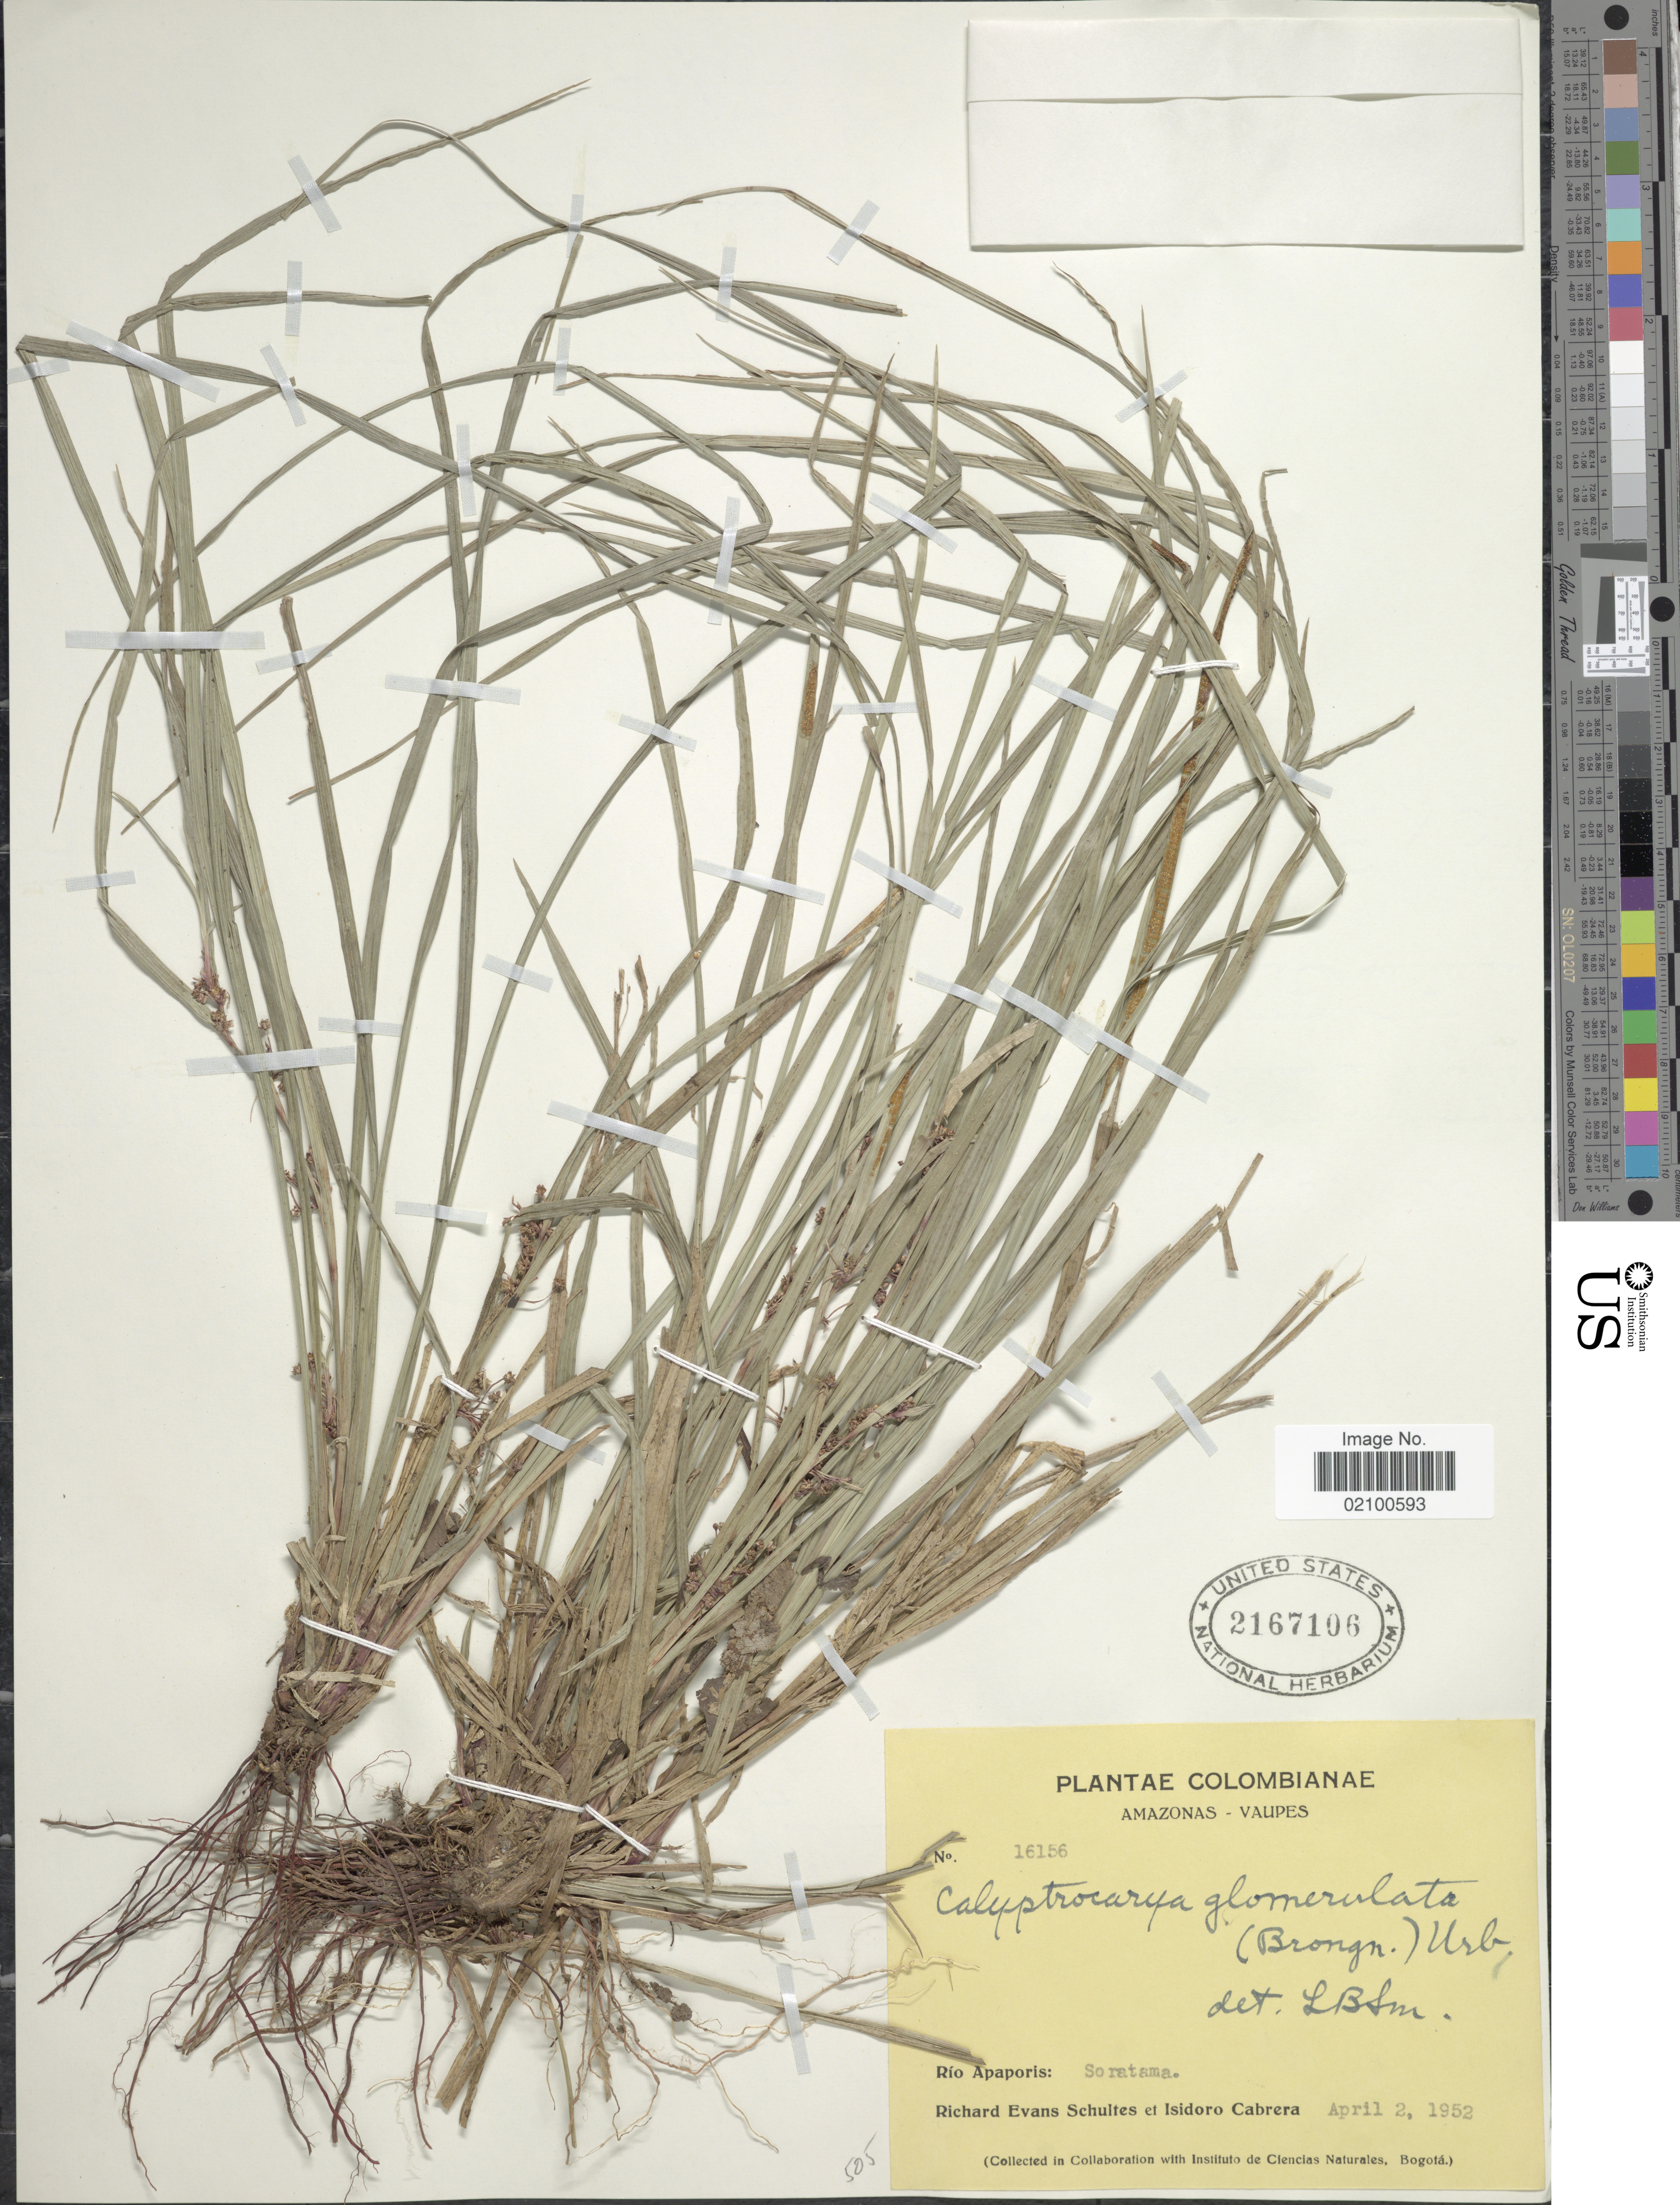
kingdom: Plantae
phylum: Tracheophyta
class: Liliopsida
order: Poales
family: Cyperaceae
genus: Calyptrocarya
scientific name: Calyptrocarya glomerulata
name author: (Brongn.) Urb.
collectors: R. E. Schultes & I. Cabrera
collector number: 16156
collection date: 1952-04-02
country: Colombia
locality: Amazonas-Vaupes, Rio Apaporis, Soratama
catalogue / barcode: US 2167106